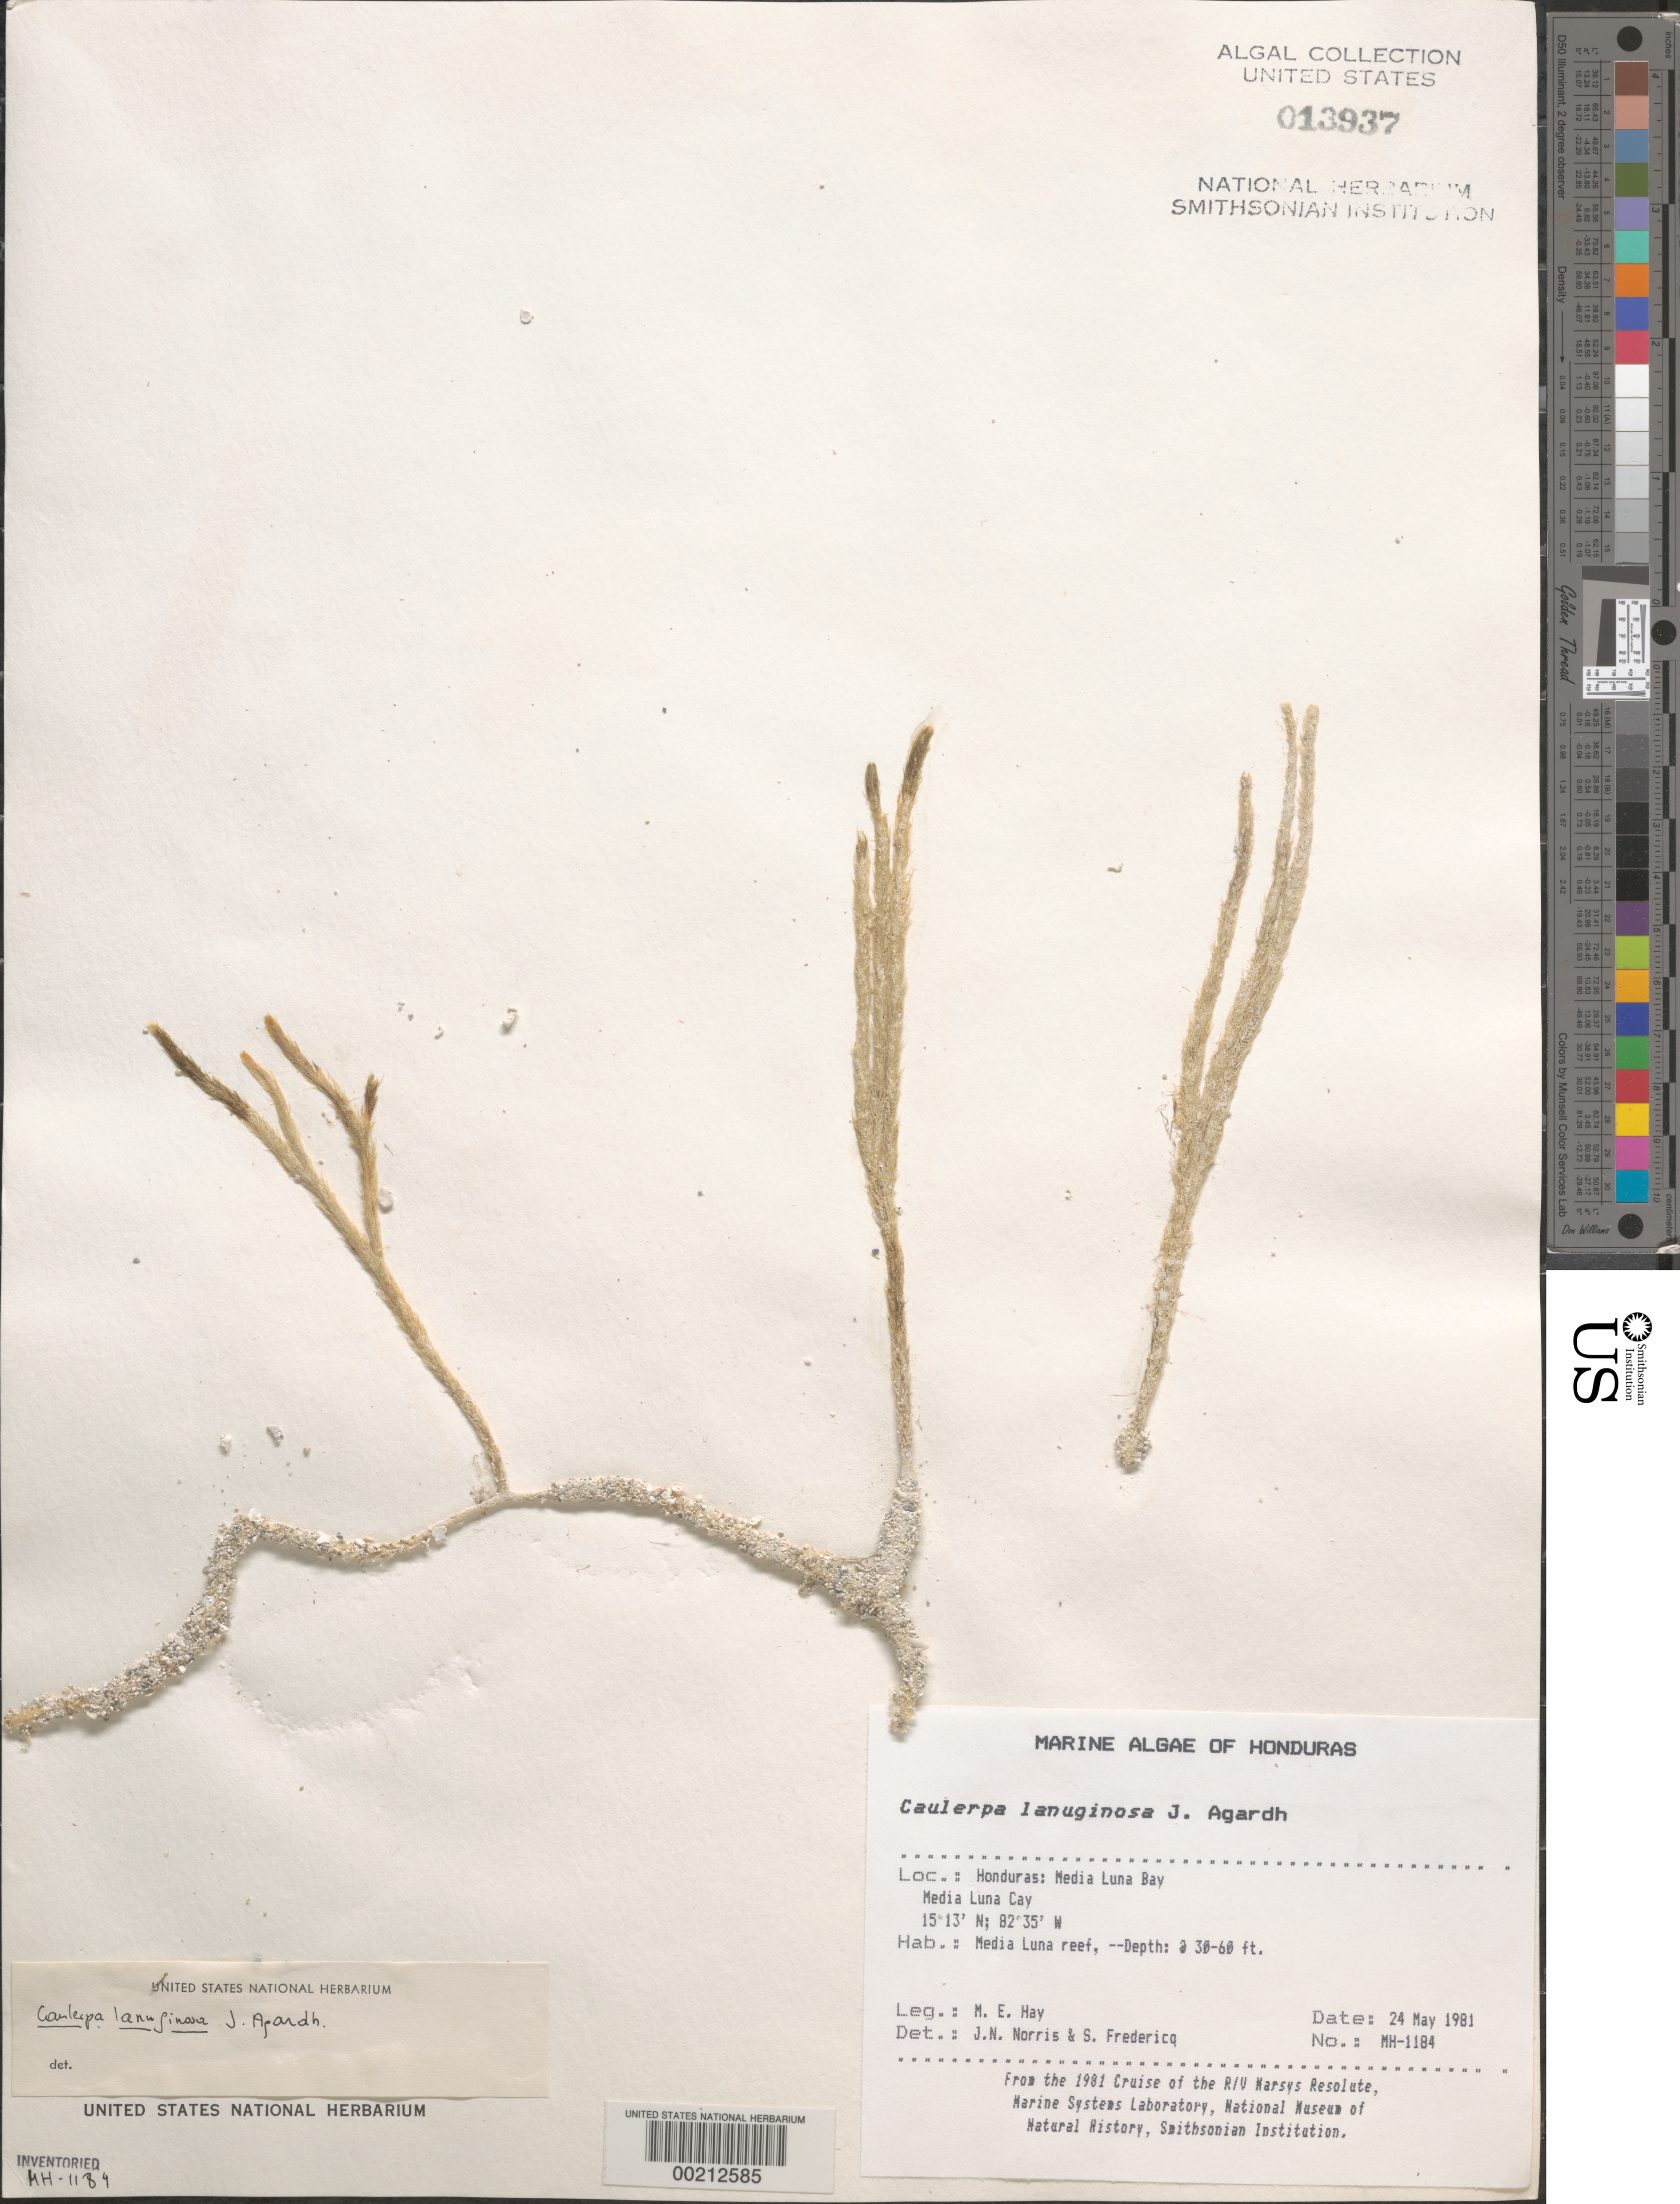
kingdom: Plantae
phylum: Chlorophyta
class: Ulvophyceae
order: Bryopsidales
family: Caulerpaceae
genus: Caulerpa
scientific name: Caulerpa lanuginosa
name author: J. Agardh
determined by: Norris, J. N.; Fredericq, S.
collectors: M. E. Hay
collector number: MEH-1184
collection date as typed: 24 May 1981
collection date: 1981-05-24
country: Honduras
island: Media Luna Cay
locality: Media Luna Bay, Media Luna Reef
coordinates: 15 13' N, 82 35' W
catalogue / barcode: US 13937